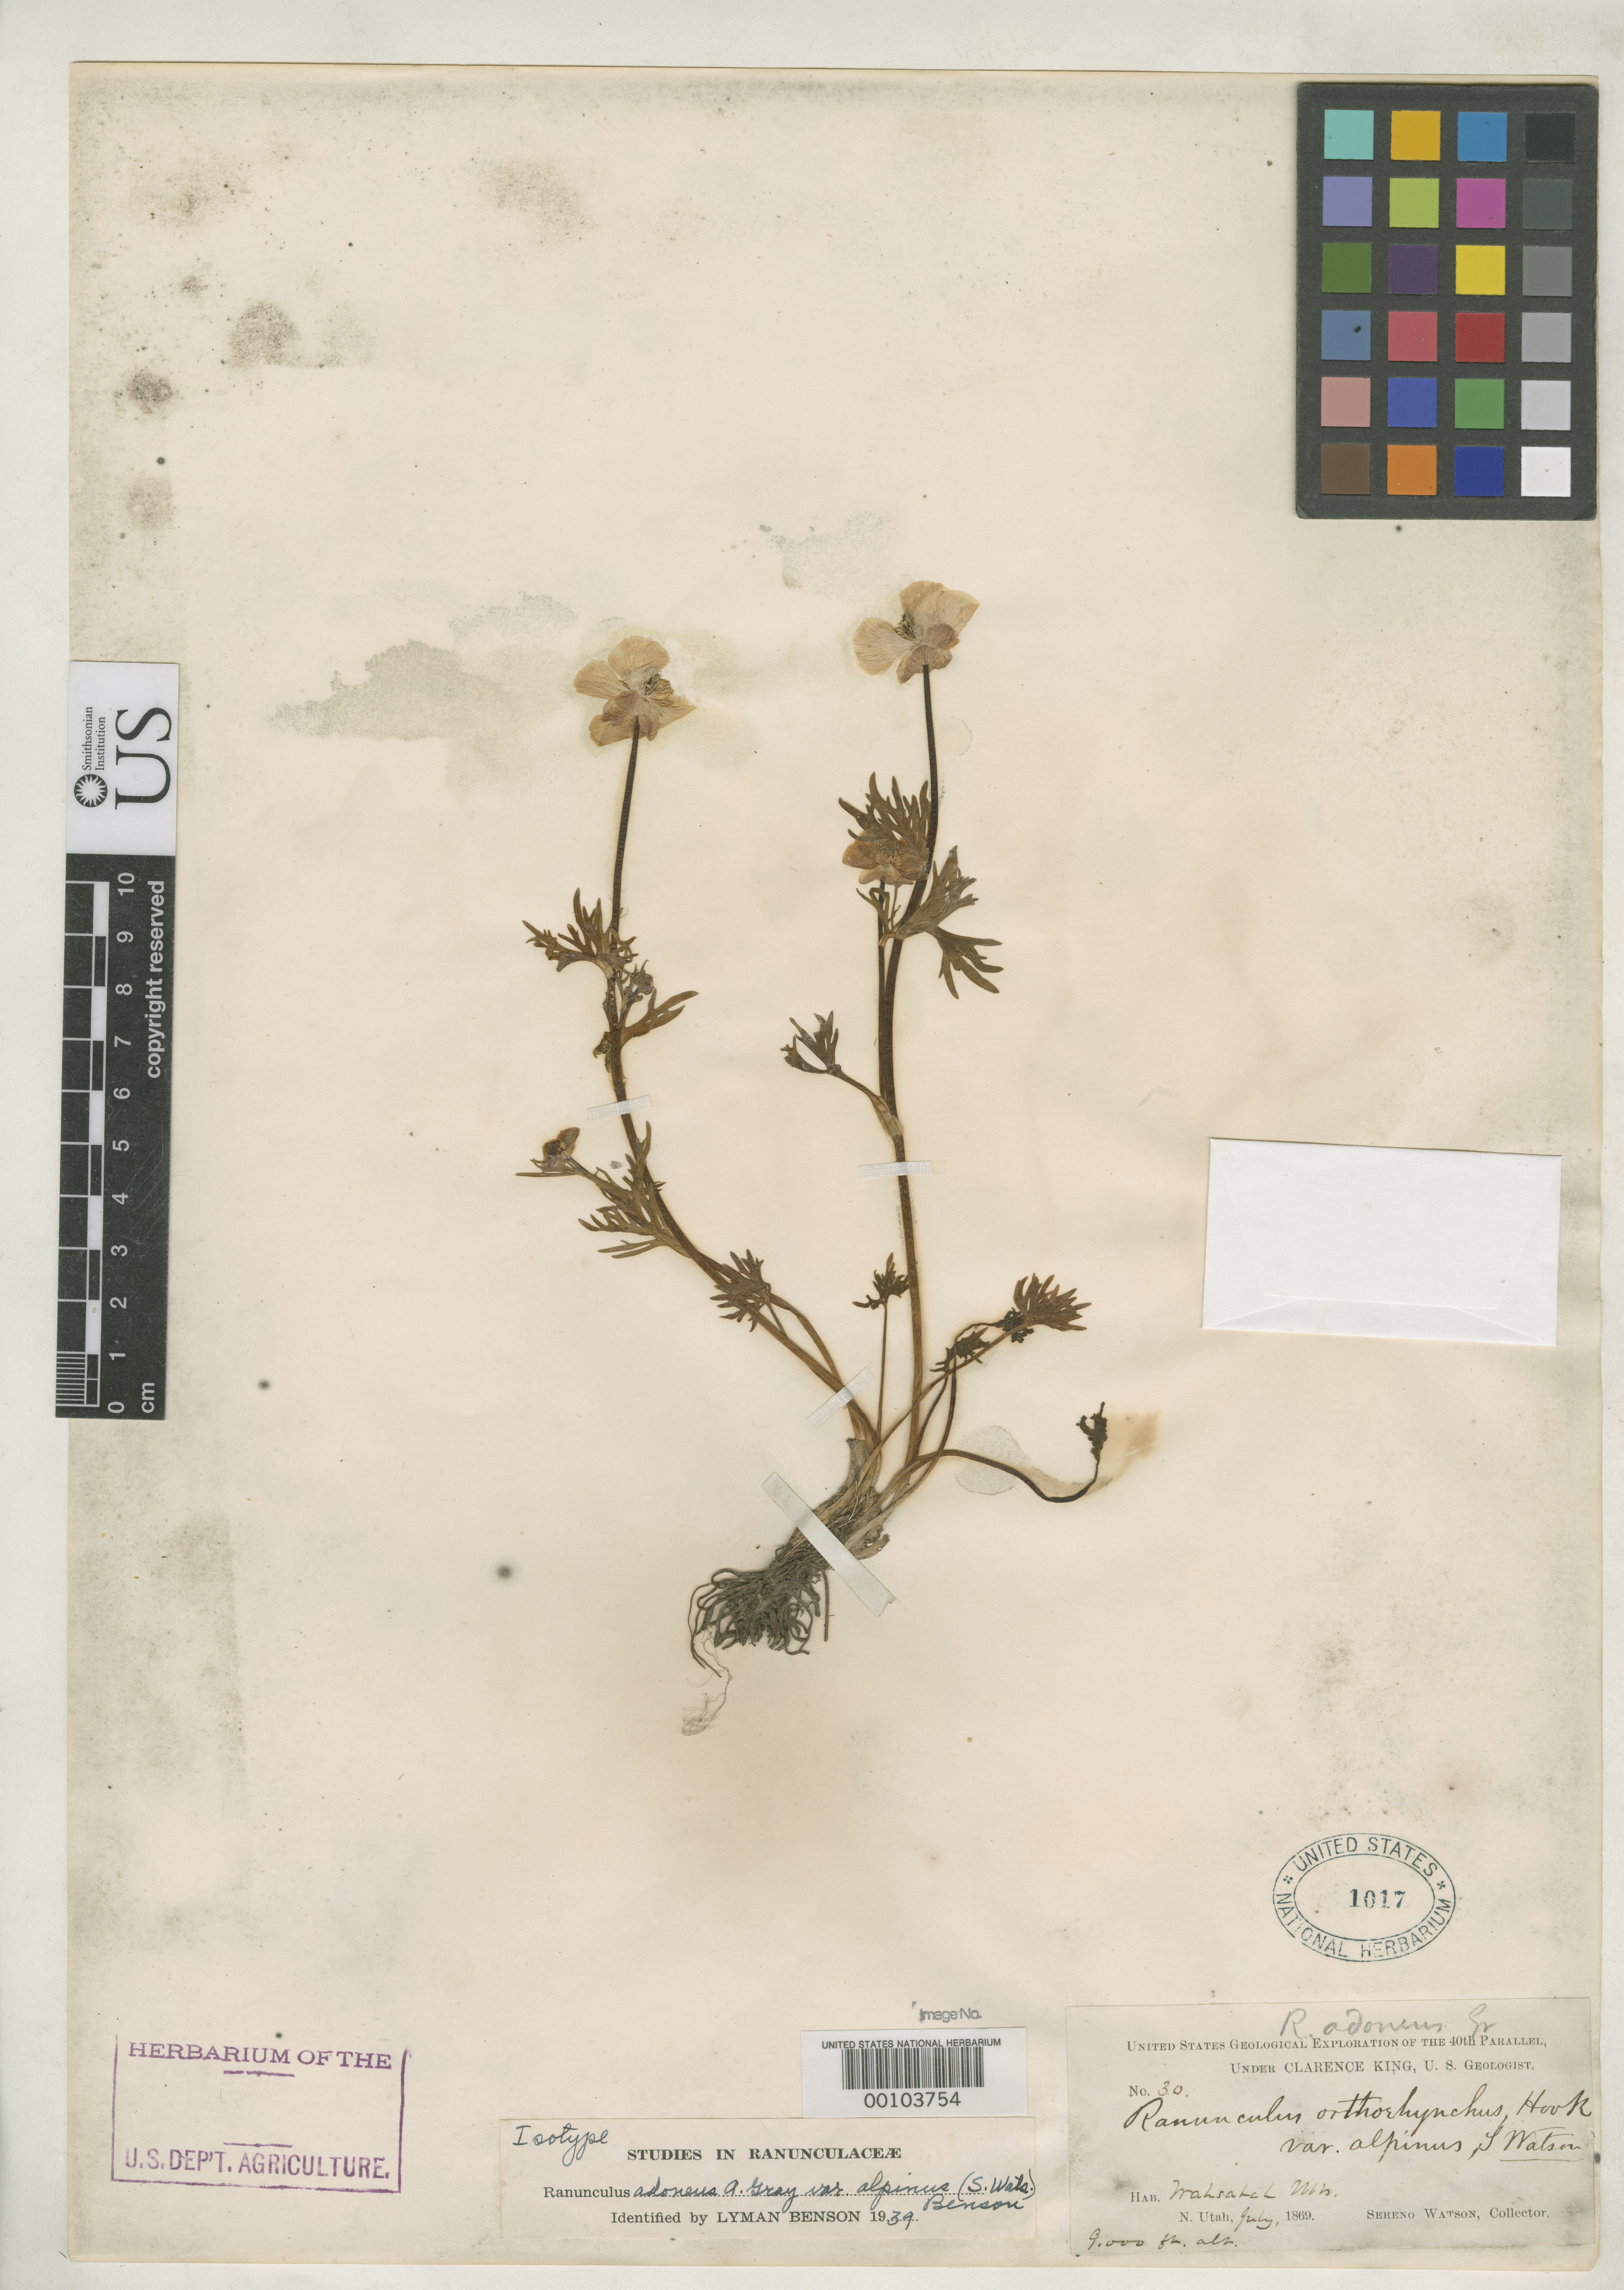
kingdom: Plantae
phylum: Tracheophyta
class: Magnoliopsida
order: Ranunculales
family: Ranunculaceae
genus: Ranunculus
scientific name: Ranunculus orthorhynchus var. alpinus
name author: S. Watson in C. King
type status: Isotype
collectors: S. Watson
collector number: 30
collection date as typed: Jul 1869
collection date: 1869-07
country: United States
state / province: Utah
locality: Wasatch Mts.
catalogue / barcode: US 1017